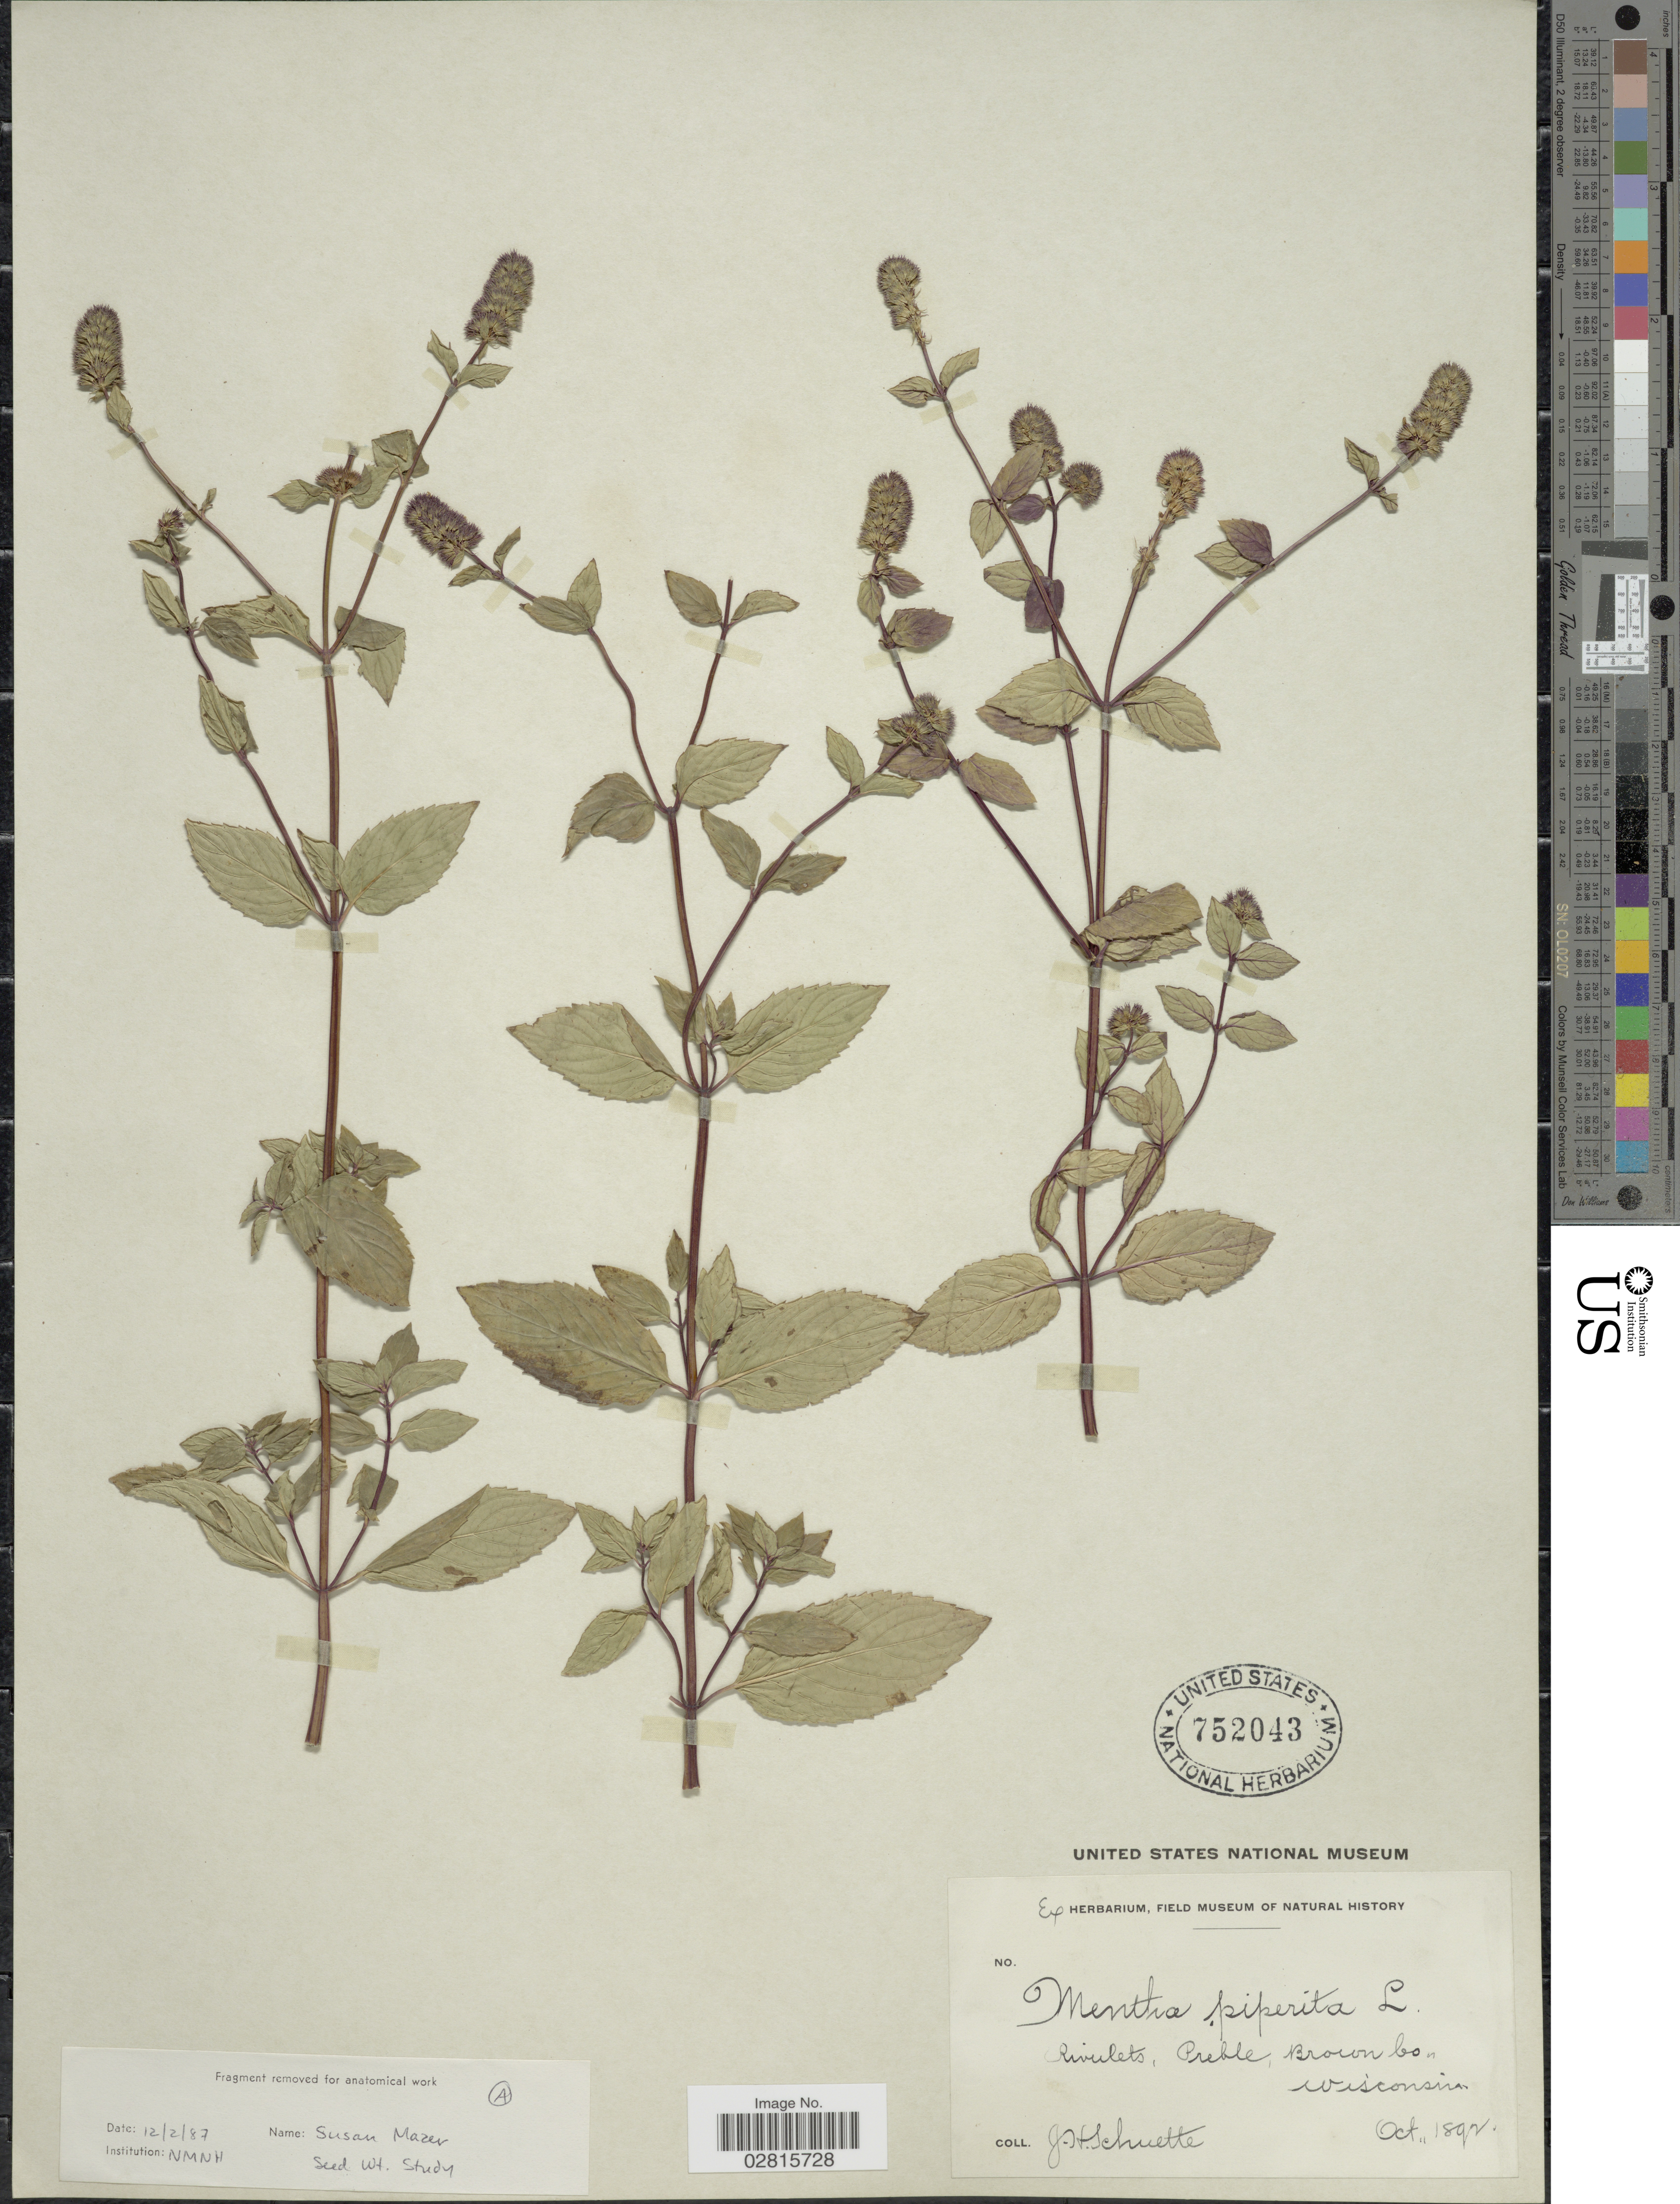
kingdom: Plantae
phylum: Tracheophyta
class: Magnoliopsida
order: Lamiales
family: Lamiaceae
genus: Mentha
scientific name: Mentha x piperita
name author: L.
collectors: J. H. Schuette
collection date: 1892-10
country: United States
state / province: Wisconsin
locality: Rivulets, Preble, Brown Co.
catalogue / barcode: US 752043